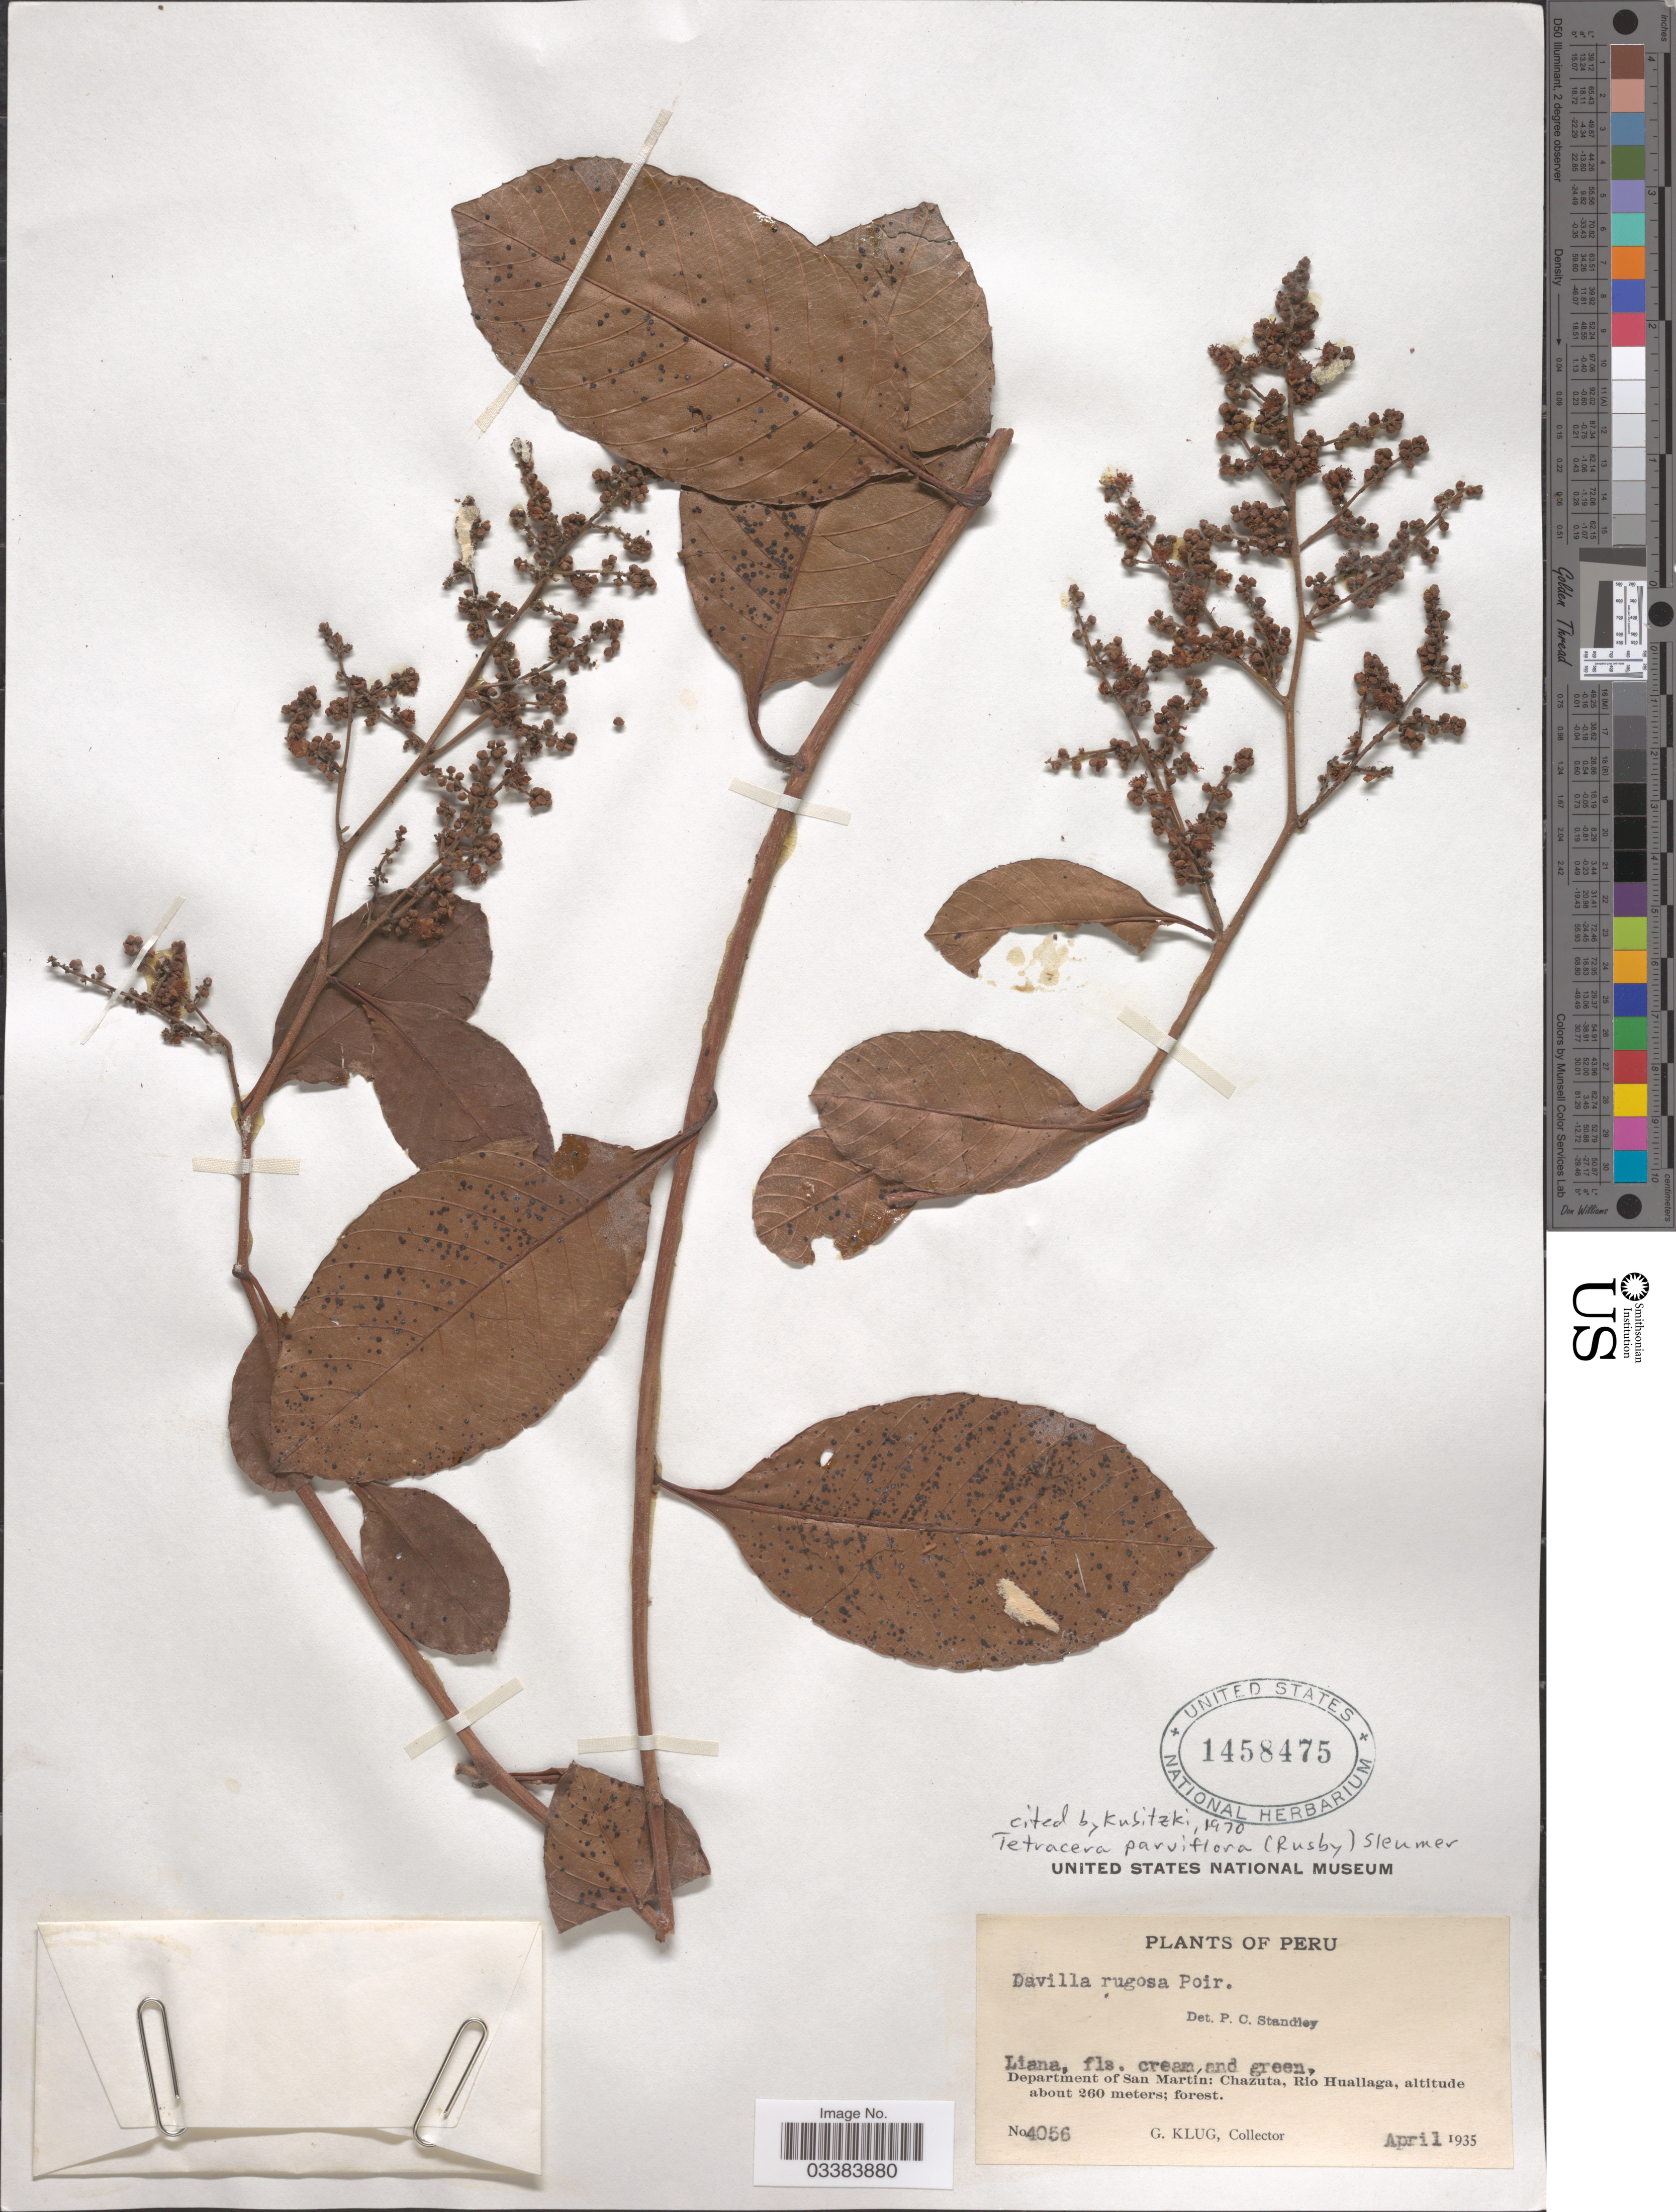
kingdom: Plantae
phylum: Tracheophyta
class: Magnoliopsida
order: Dilleniales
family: Dilleniaceae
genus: Tetracera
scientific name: Tetracera parviflora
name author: (Rusby) Sleumer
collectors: G. Klug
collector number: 4056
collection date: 1935-04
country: Peru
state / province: San Martín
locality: Department of San Martín: Chazuta, Rio Huallaga.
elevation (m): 260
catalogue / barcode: US 1458475